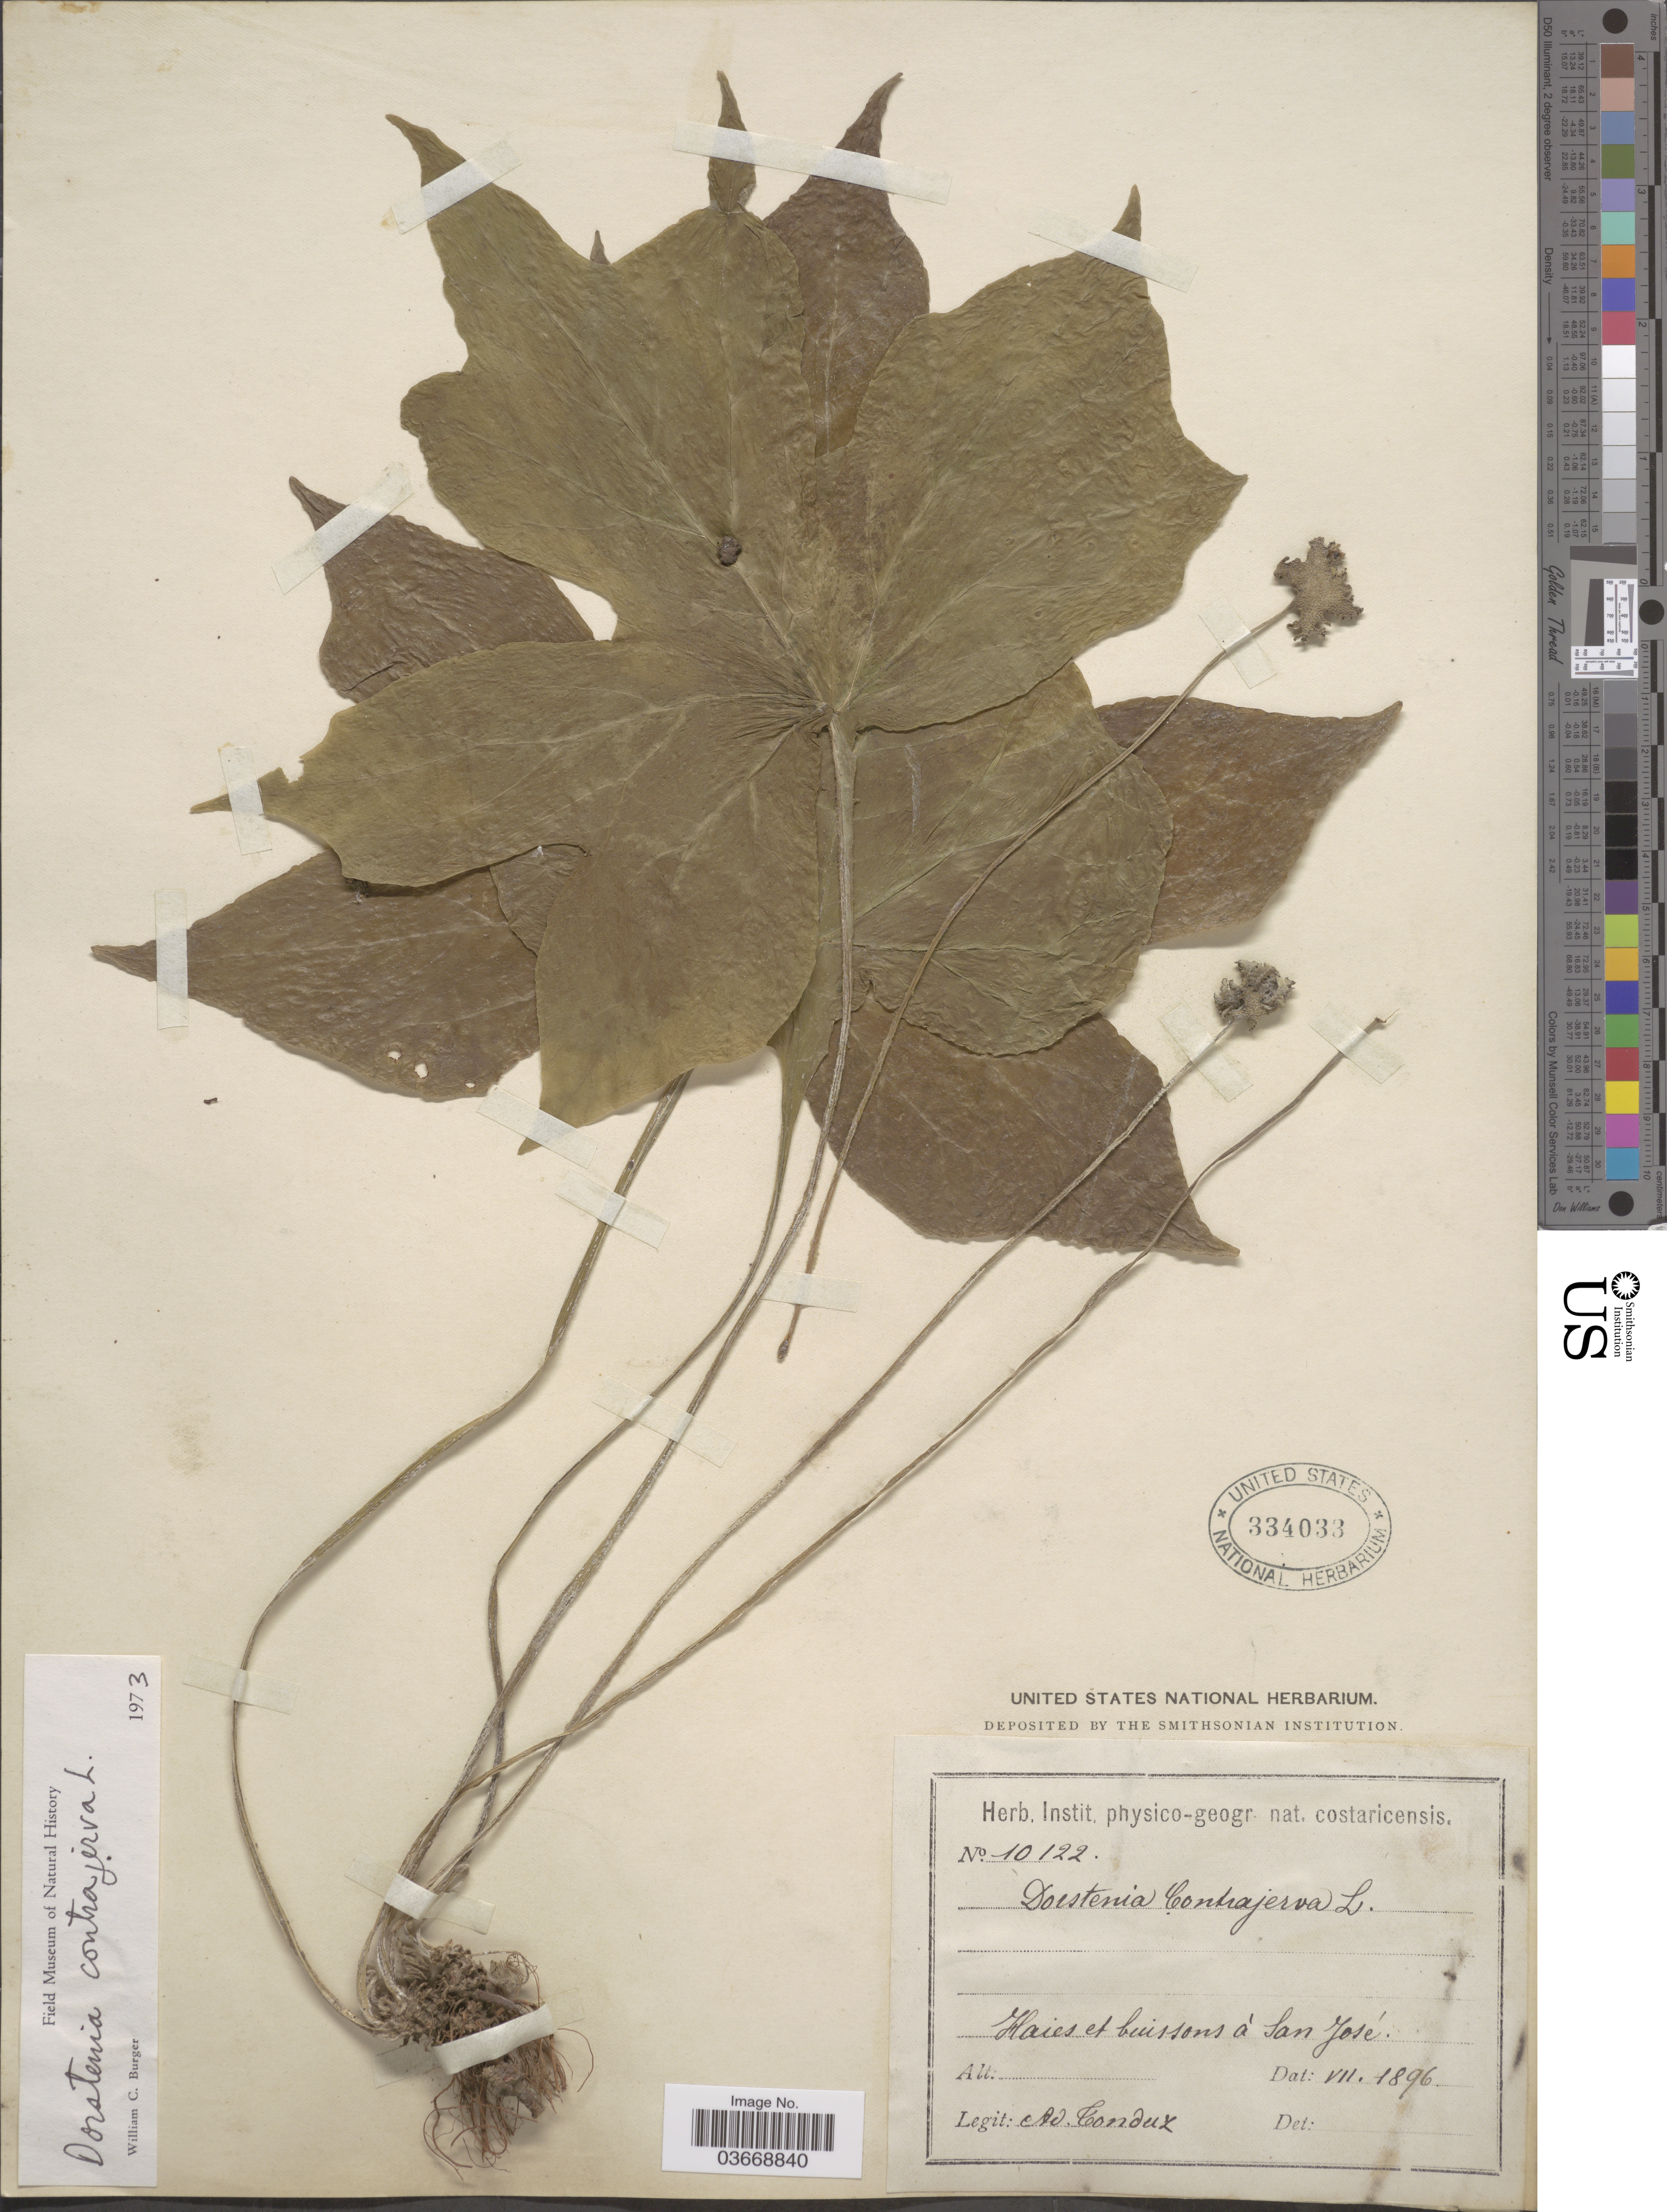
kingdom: Plantae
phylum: Tracheophyta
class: Magnoliopsida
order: Rosales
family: Moraceae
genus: Dorstenia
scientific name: Dorstenia contrajerva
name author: L.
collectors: A. Tonduz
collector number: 10122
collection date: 1896-07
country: Costa Rica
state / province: San José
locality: Haies et buissons à San José.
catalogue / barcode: US 334033